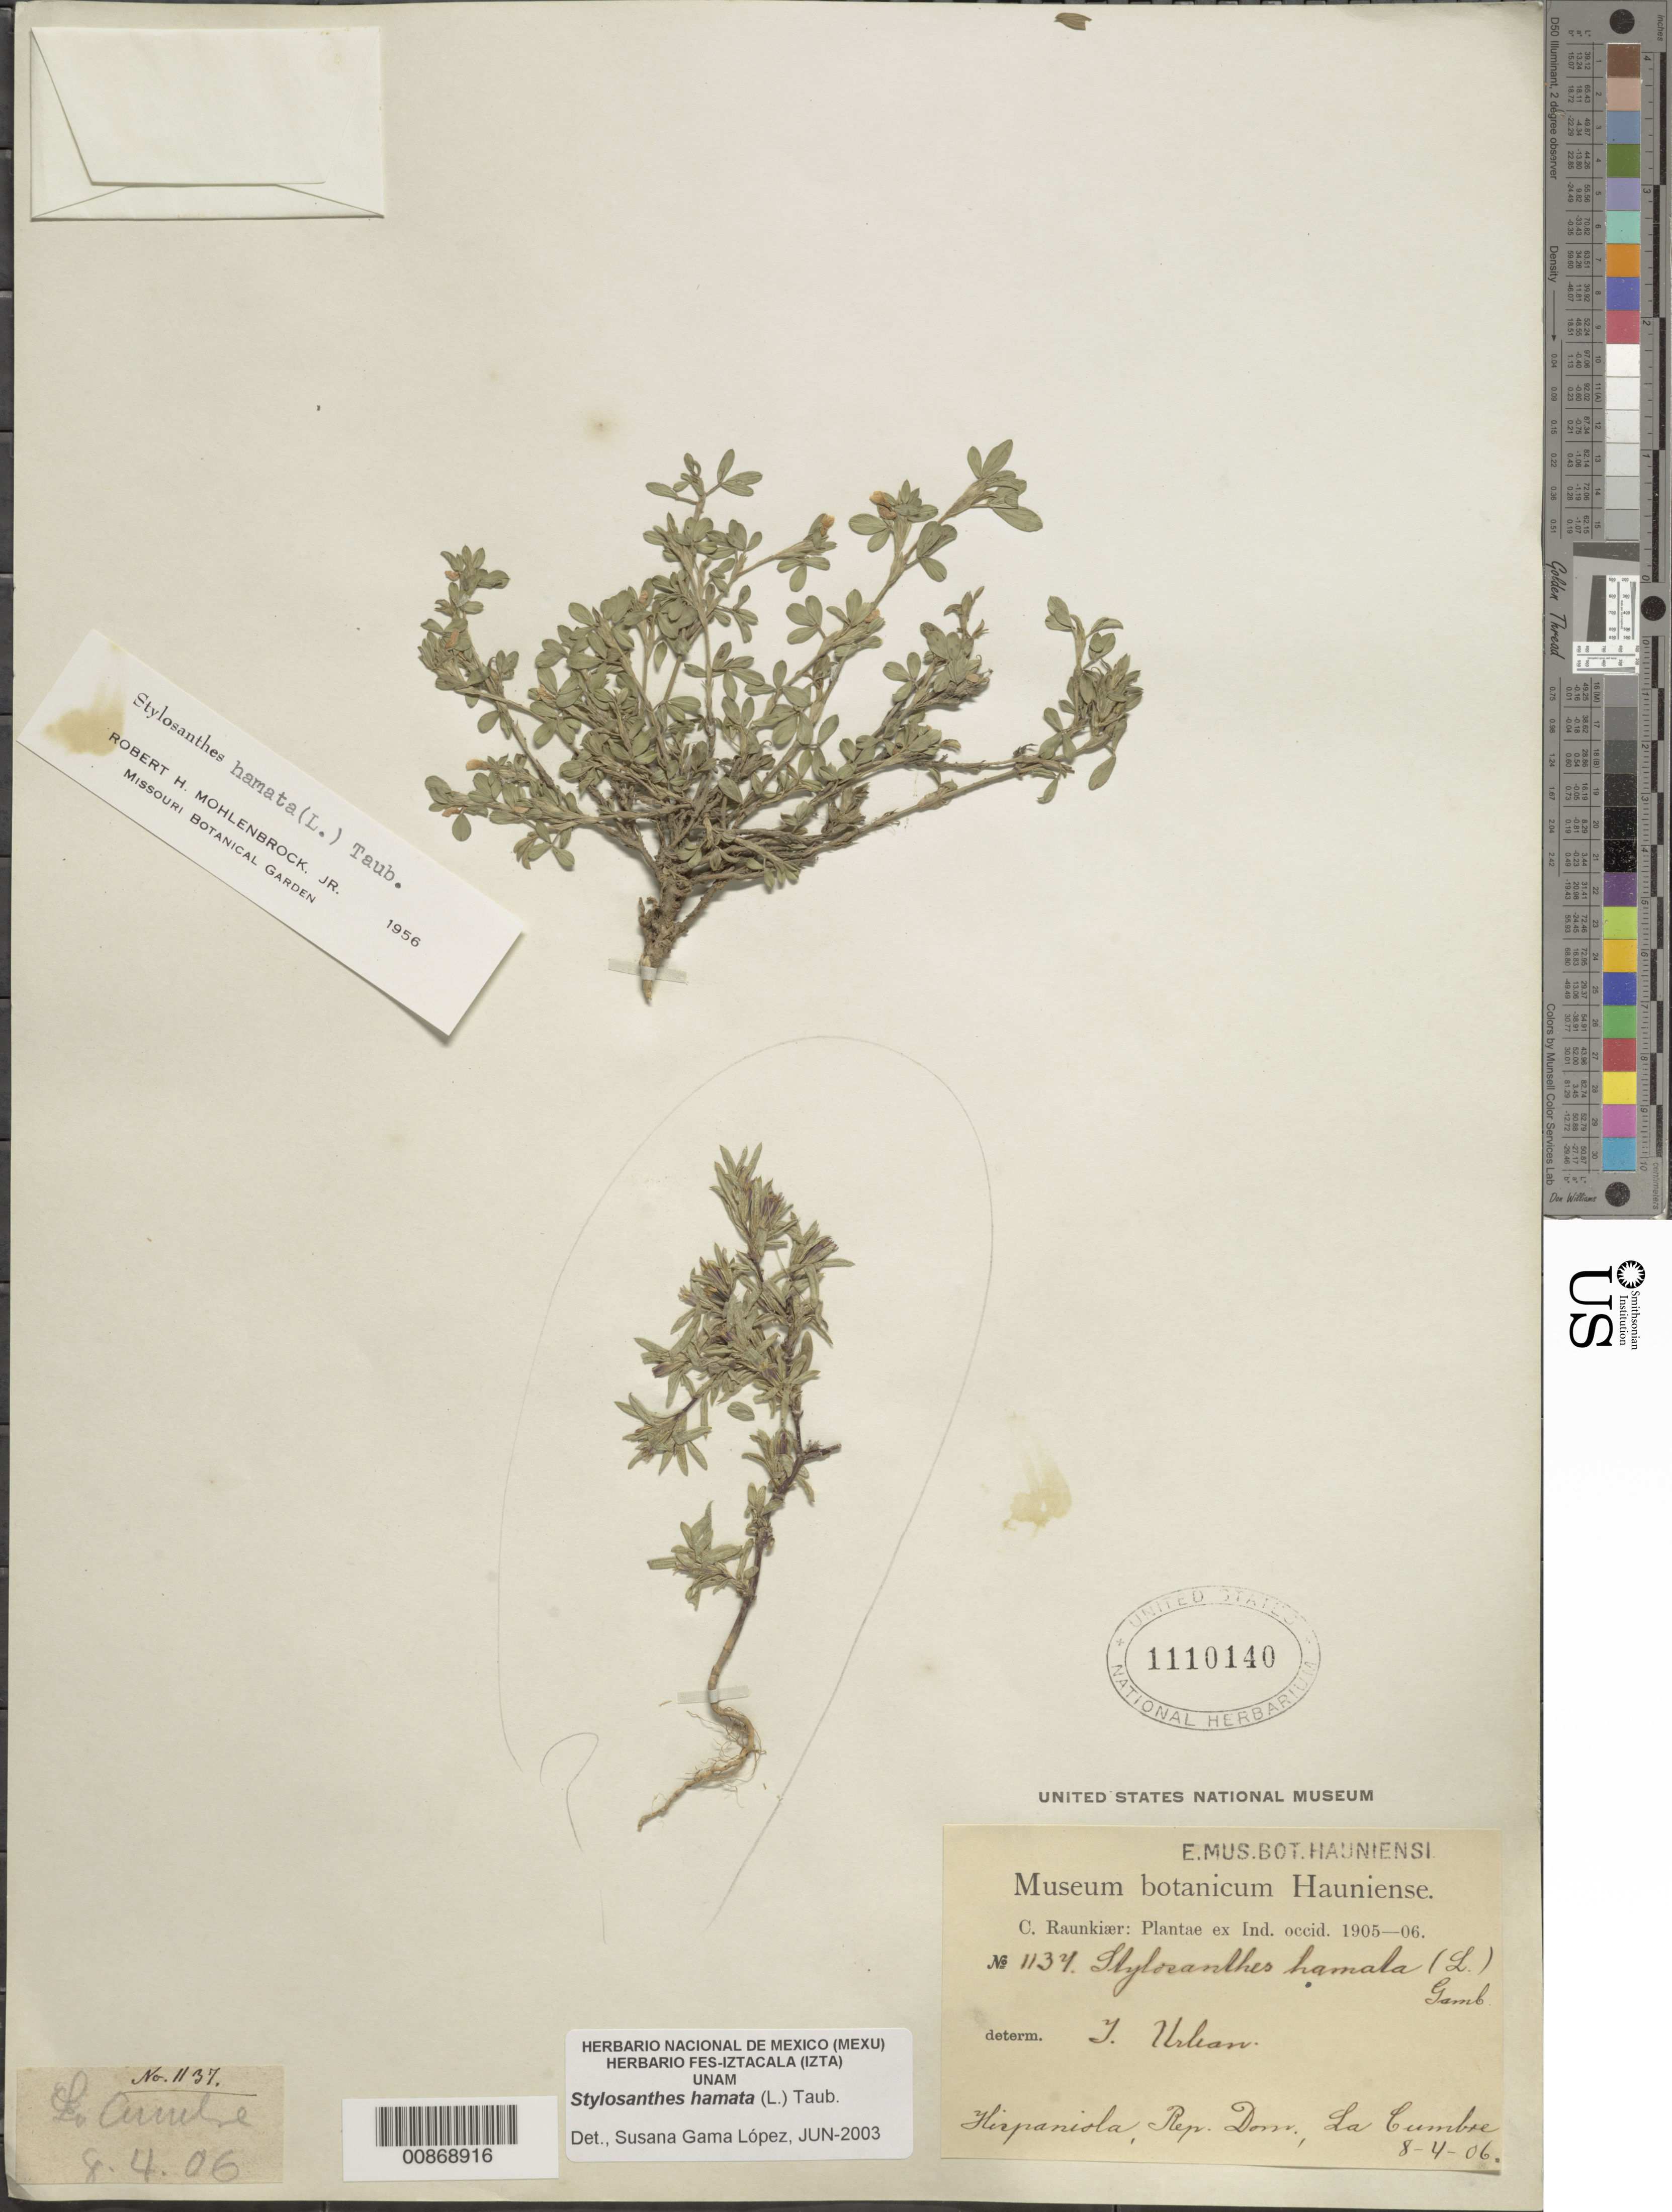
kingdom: Plantae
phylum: Tracheophyta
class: Magnoliopsida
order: Fabales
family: Fabaceae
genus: Stylosanthes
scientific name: Stylosanthes hamata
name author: (L.) Taub.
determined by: Gama López, S.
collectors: C. C. Raunkiaer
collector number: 1137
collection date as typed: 08 Apr 1906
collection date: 1906-04-08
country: Dominican Republic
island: Hispaniola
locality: La Cumbre.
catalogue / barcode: US 1110140